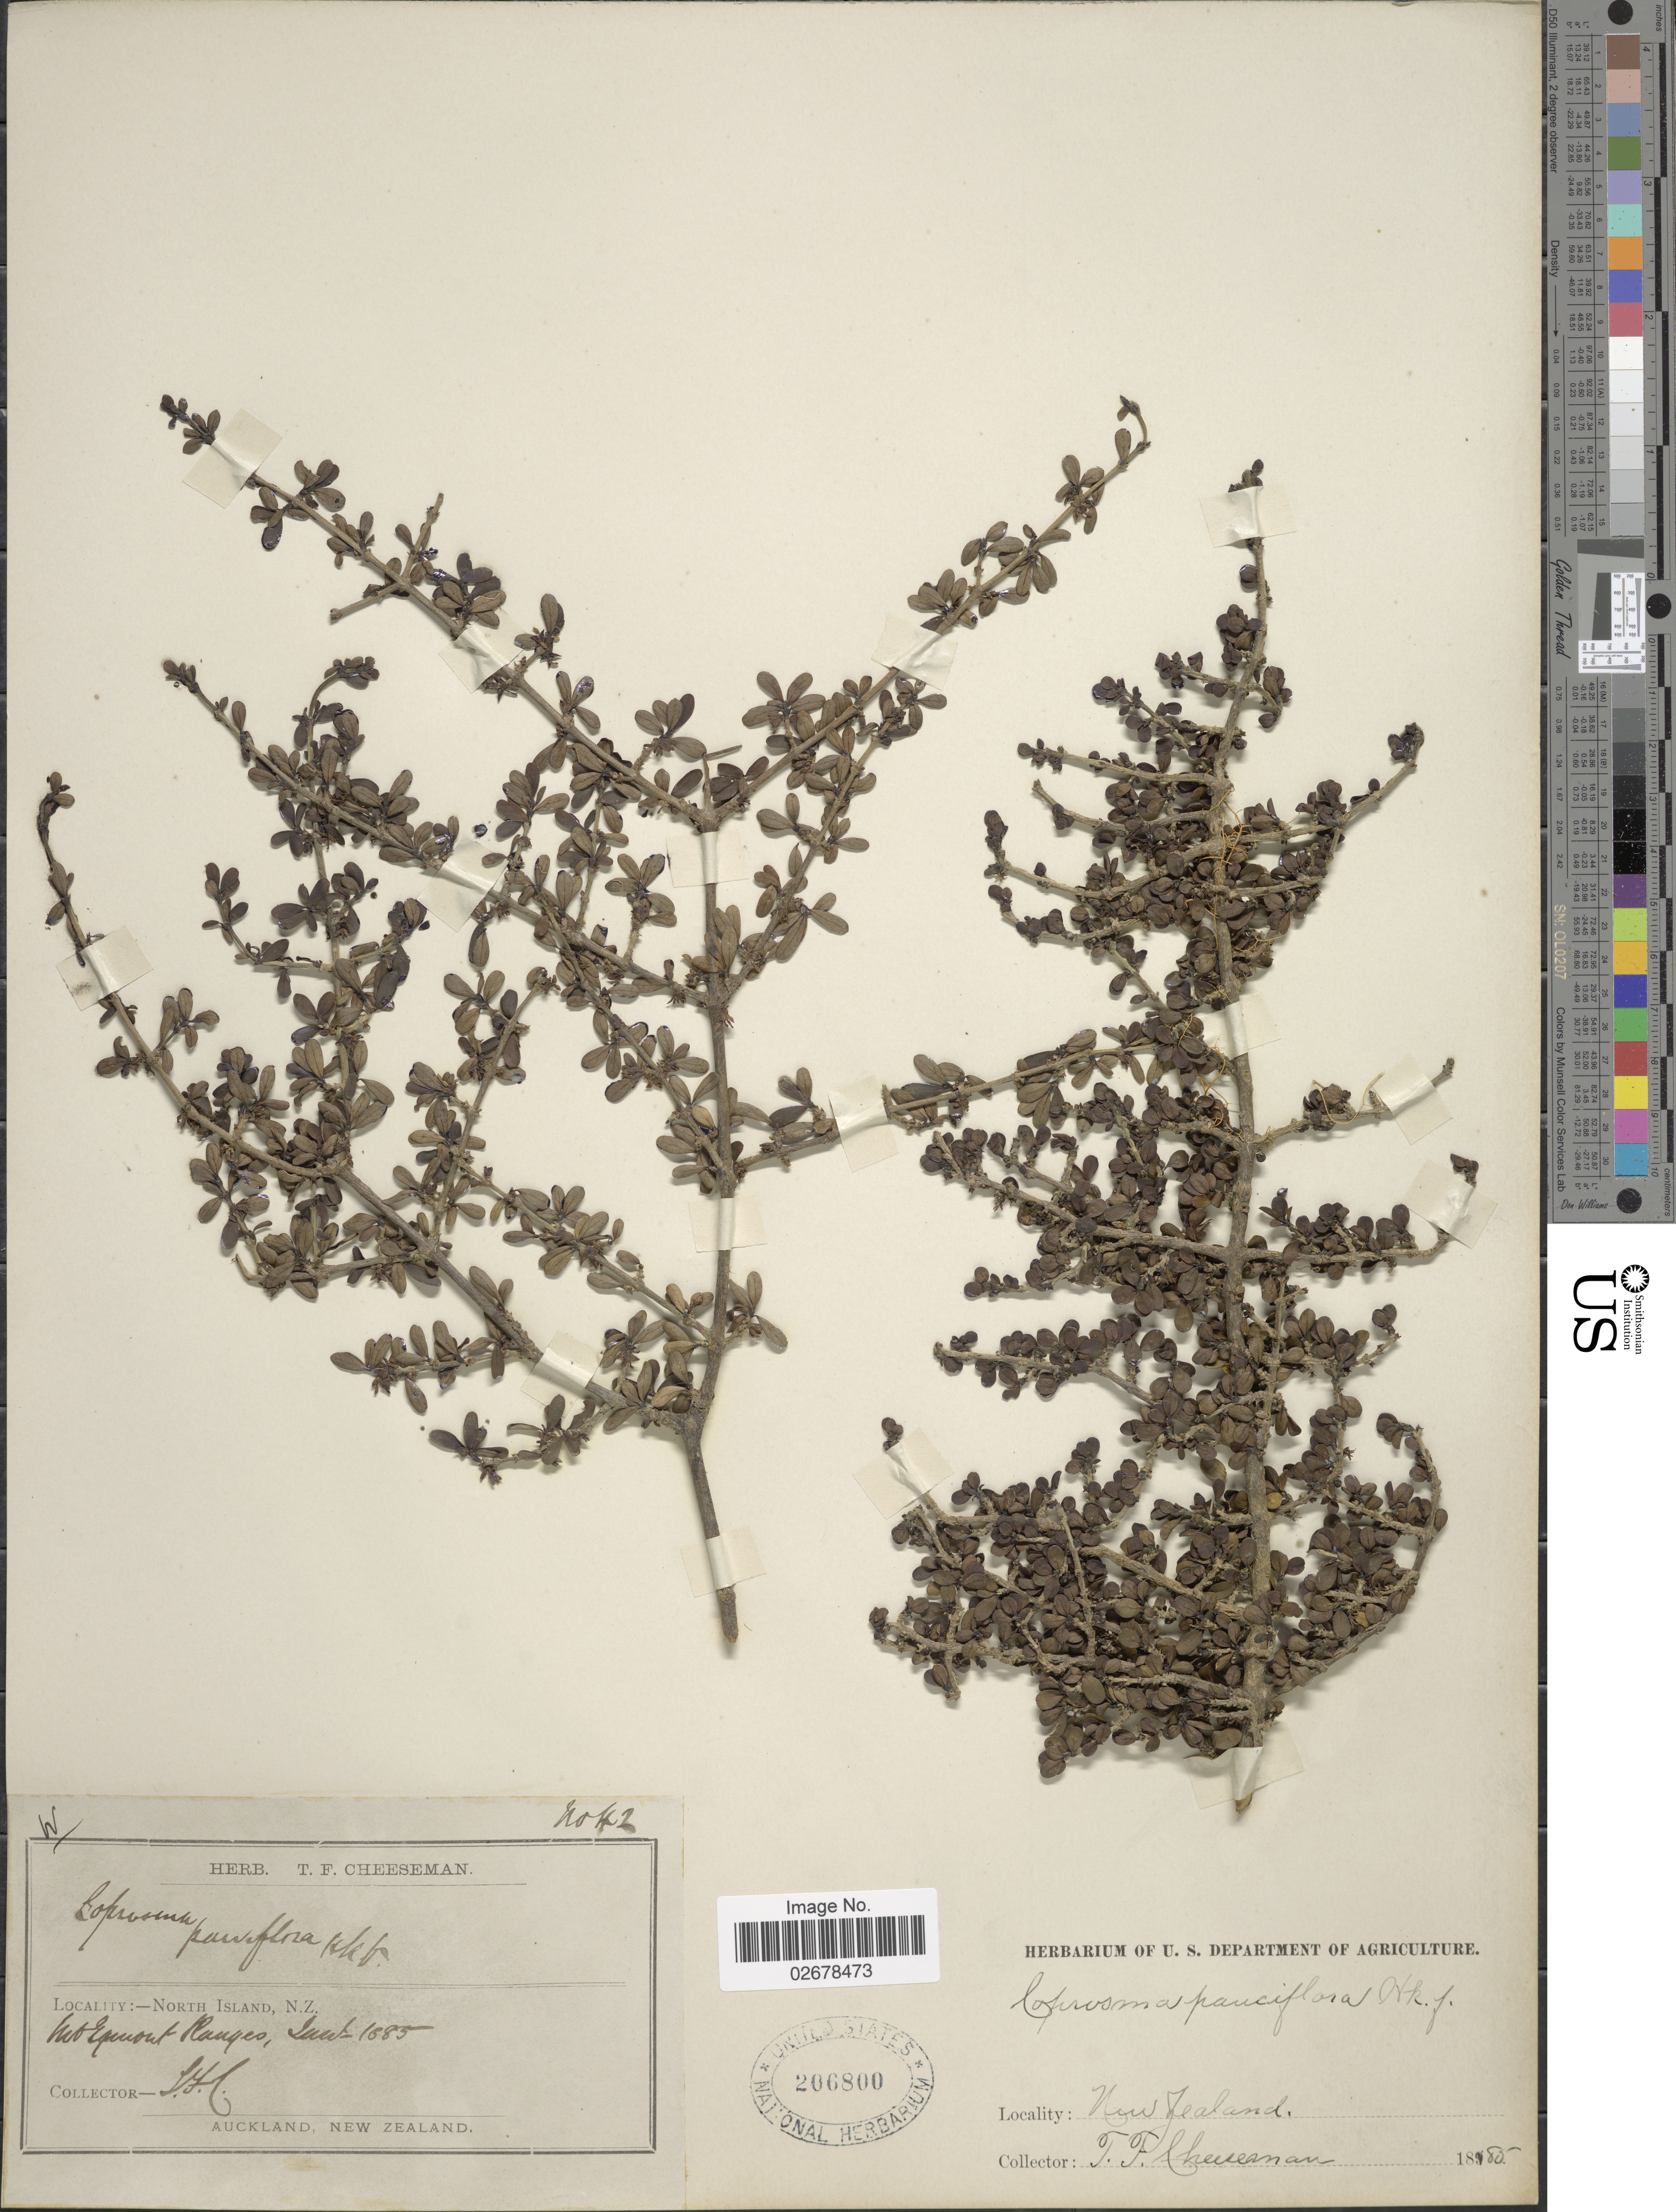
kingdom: Plantae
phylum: Tracheophyta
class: Magnoliopsida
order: Gentianales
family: Rubiaceae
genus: Coprosma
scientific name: Coprosma parviflora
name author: Hook. f.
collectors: T. F. Cheeseman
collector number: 42*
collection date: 1885-06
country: New Zealand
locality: North Island, Mt. Egmont Rangers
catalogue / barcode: US 206800